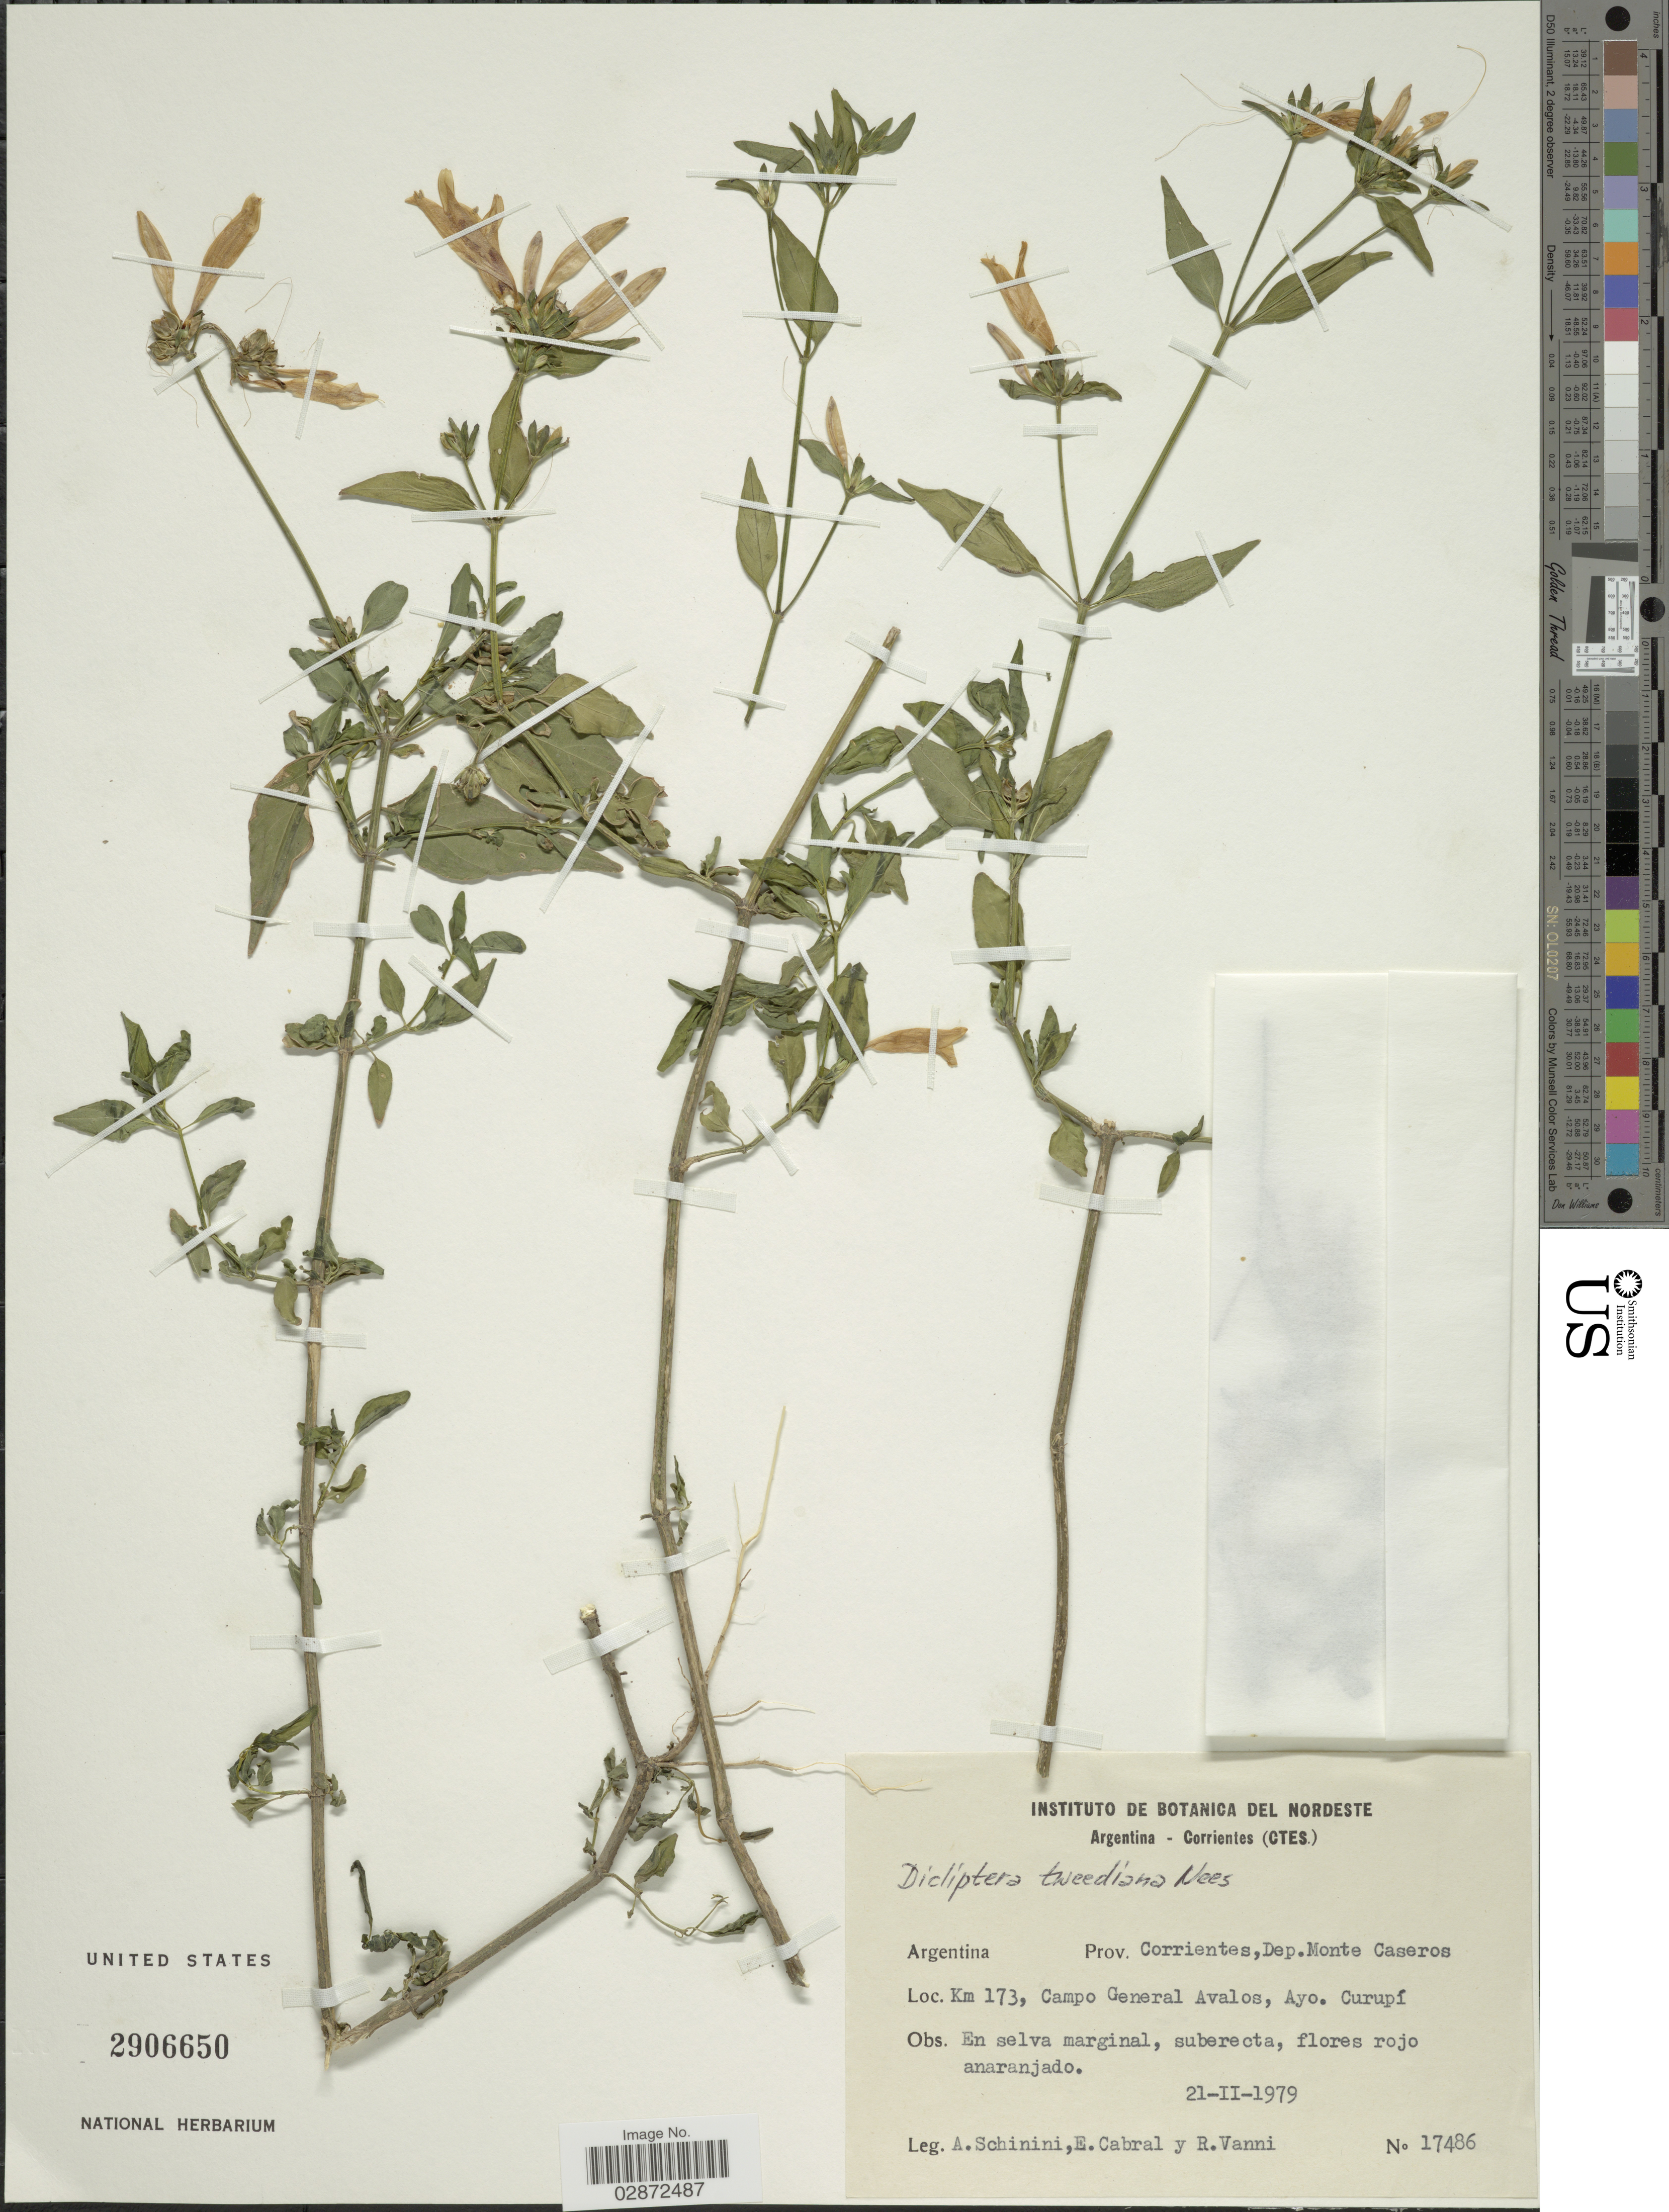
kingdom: Plantae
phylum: Tracheophyta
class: Magnoliopsida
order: Lamiales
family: Acanthaceae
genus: Dicliptera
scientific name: Dicliptera squarrosa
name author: Nees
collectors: A. Schinini, E. Cabral & R. Vanni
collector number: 17486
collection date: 1979-02-21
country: Argentina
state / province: Corrientes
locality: Prov. Corrientes, Dep. Monte Caseros. Km 173, Campo General Avalos, Ayo. Curupí.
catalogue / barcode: US 2906650